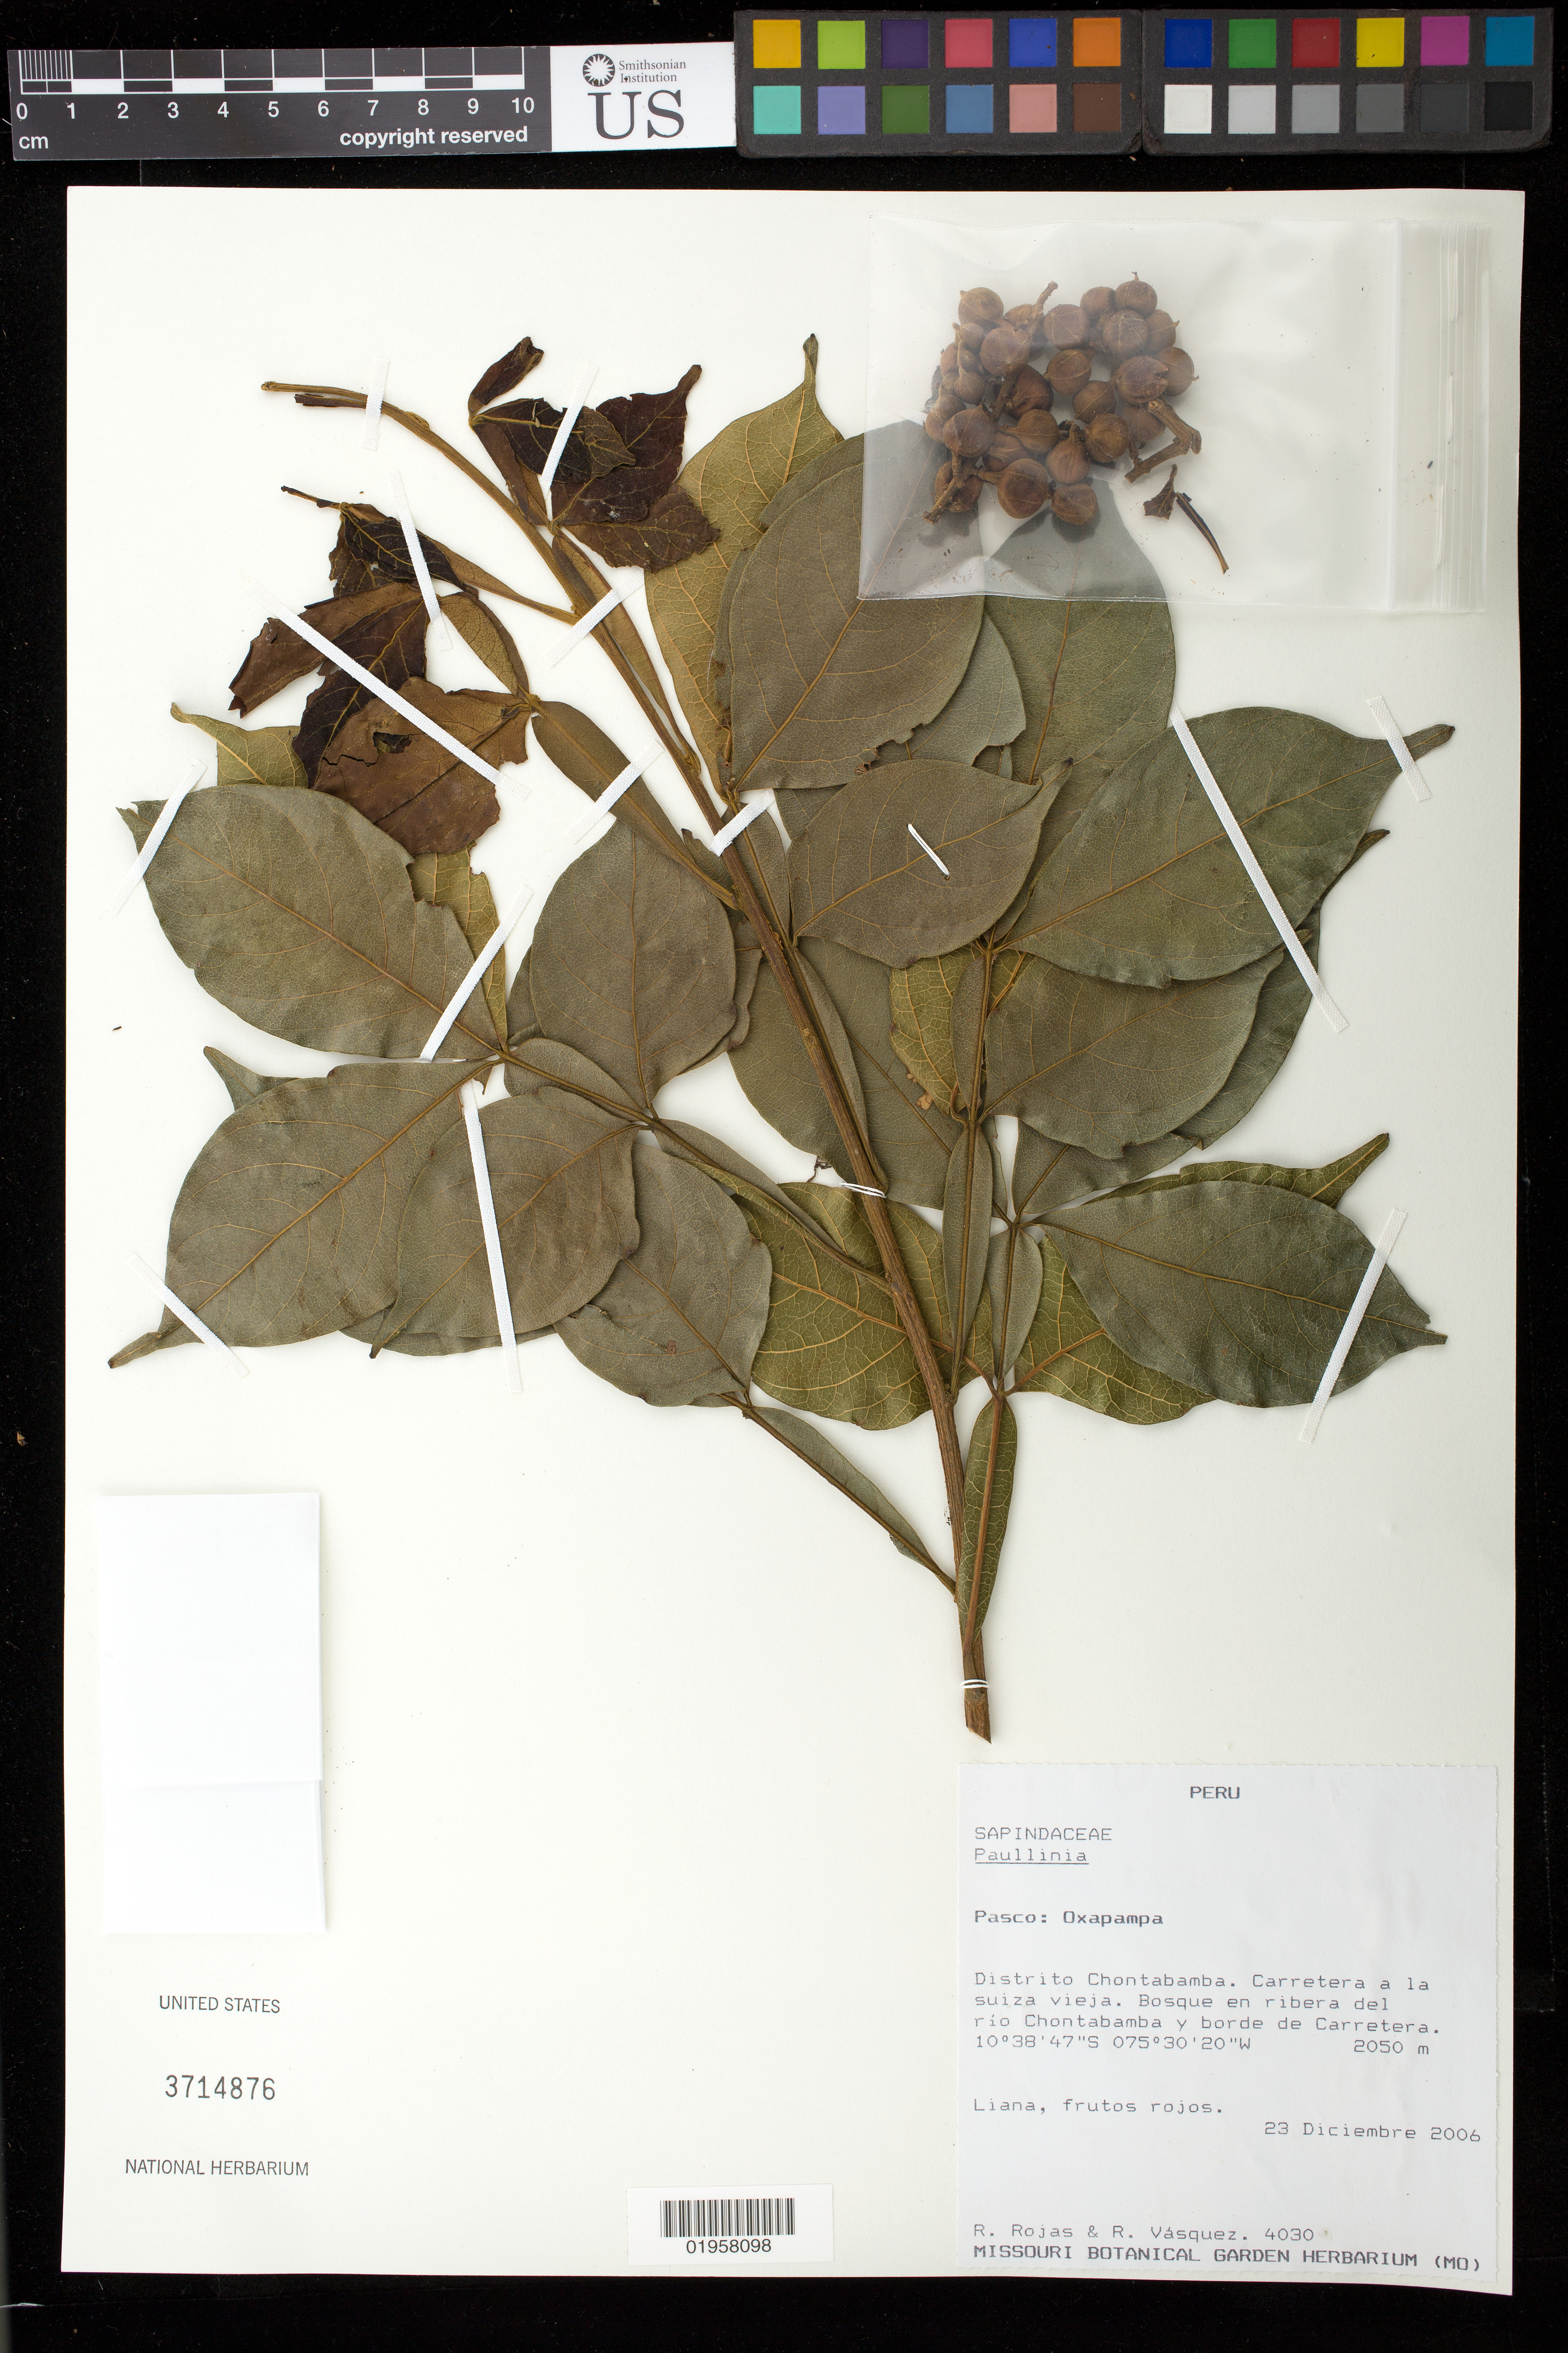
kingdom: Plantae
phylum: Tracheophyta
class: Magnoliopsida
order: Sapindales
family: Sapindaceae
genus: Paullinia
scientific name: Paullinia platymisca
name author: Radlk.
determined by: Acevedo-Rodriguez, P., (US), Smithsonian Institution - National Museum of Natural History (UNITED STATES)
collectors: R. Rojas & R. Vásquez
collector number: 4030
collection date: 2006-12-23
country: Peru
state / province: Pasco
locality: Oxapampa. Distrito Chontabamba. Carretera a la auiza vieja. Bosque en ribera del río Chontabamba y borde de carretera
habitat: Bosque en ribera del rio y borde de carretera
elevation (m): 2050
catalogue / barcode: US 3714876